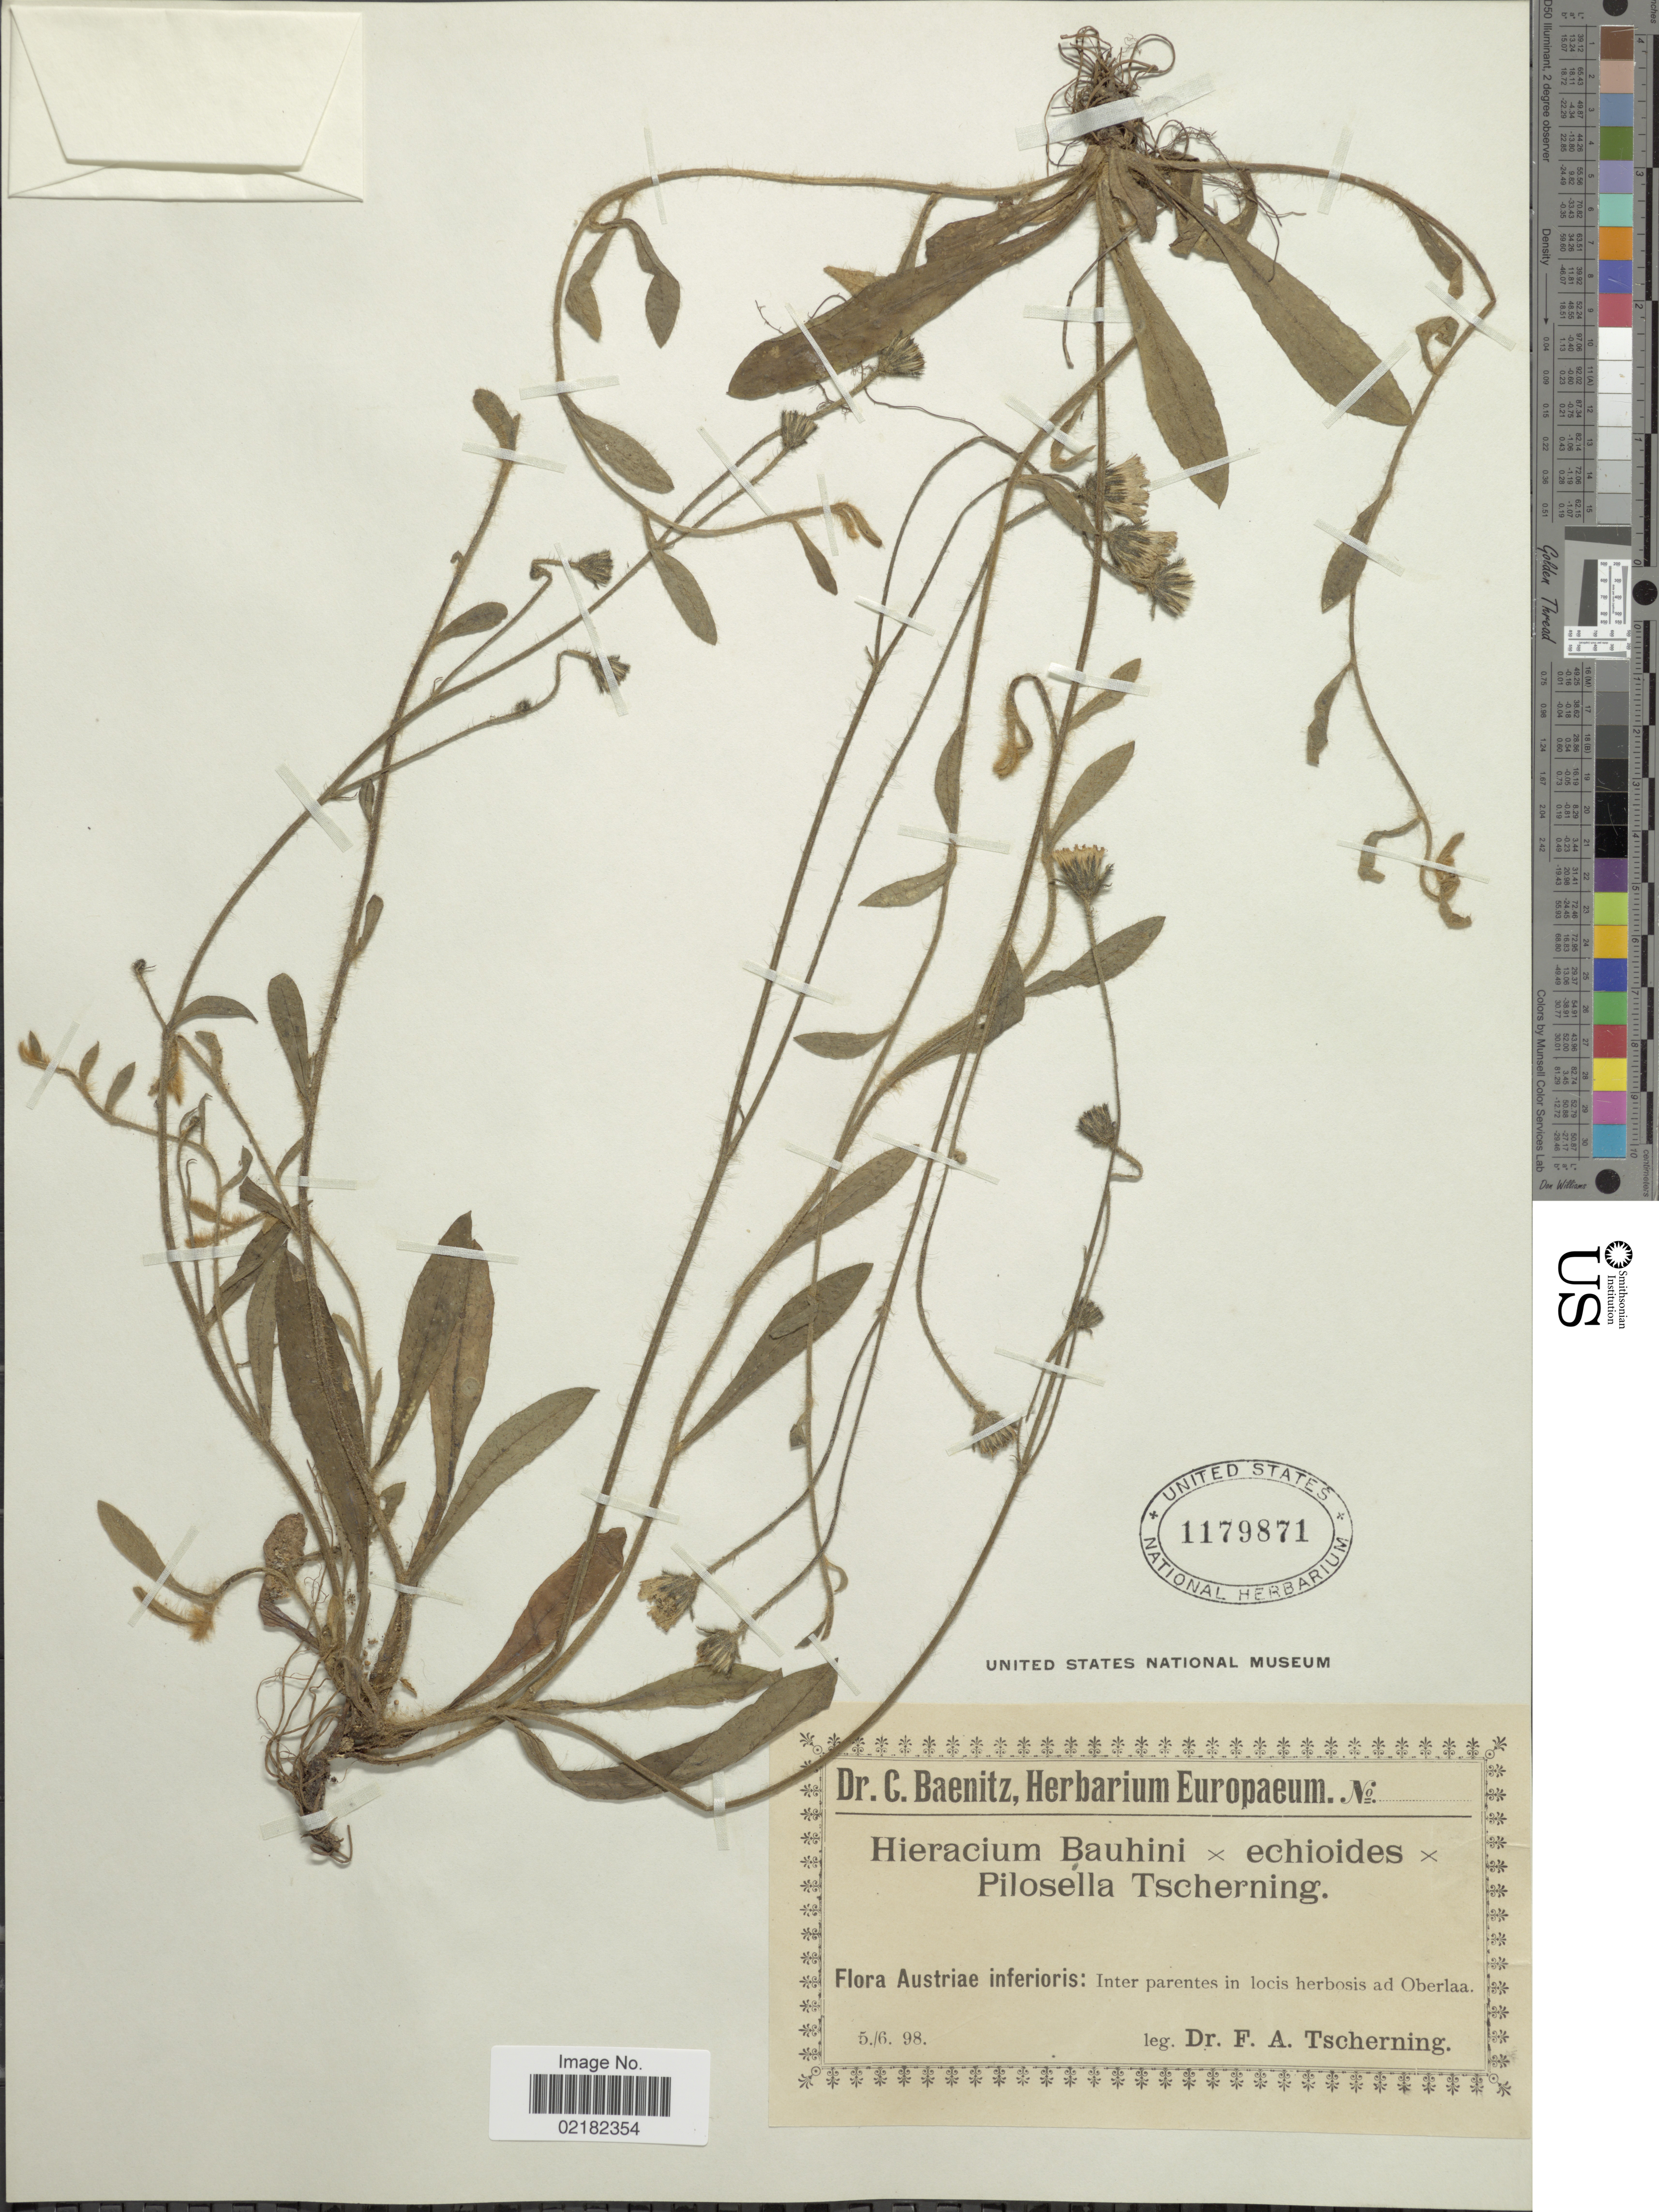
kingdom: Plantae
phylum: Tracheophyta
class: Magnoliopsida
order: Asterales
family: Asteraceae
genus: Hieracium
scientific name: Hieracium bauhini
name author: Schult.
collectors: F. A. Tscherning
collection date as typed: Transcribed d/m/y: 5/6/98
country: Austria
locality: Austria inferioris: in parentes in locis herbosis ad Oberlaa.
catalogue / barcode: US 1179871